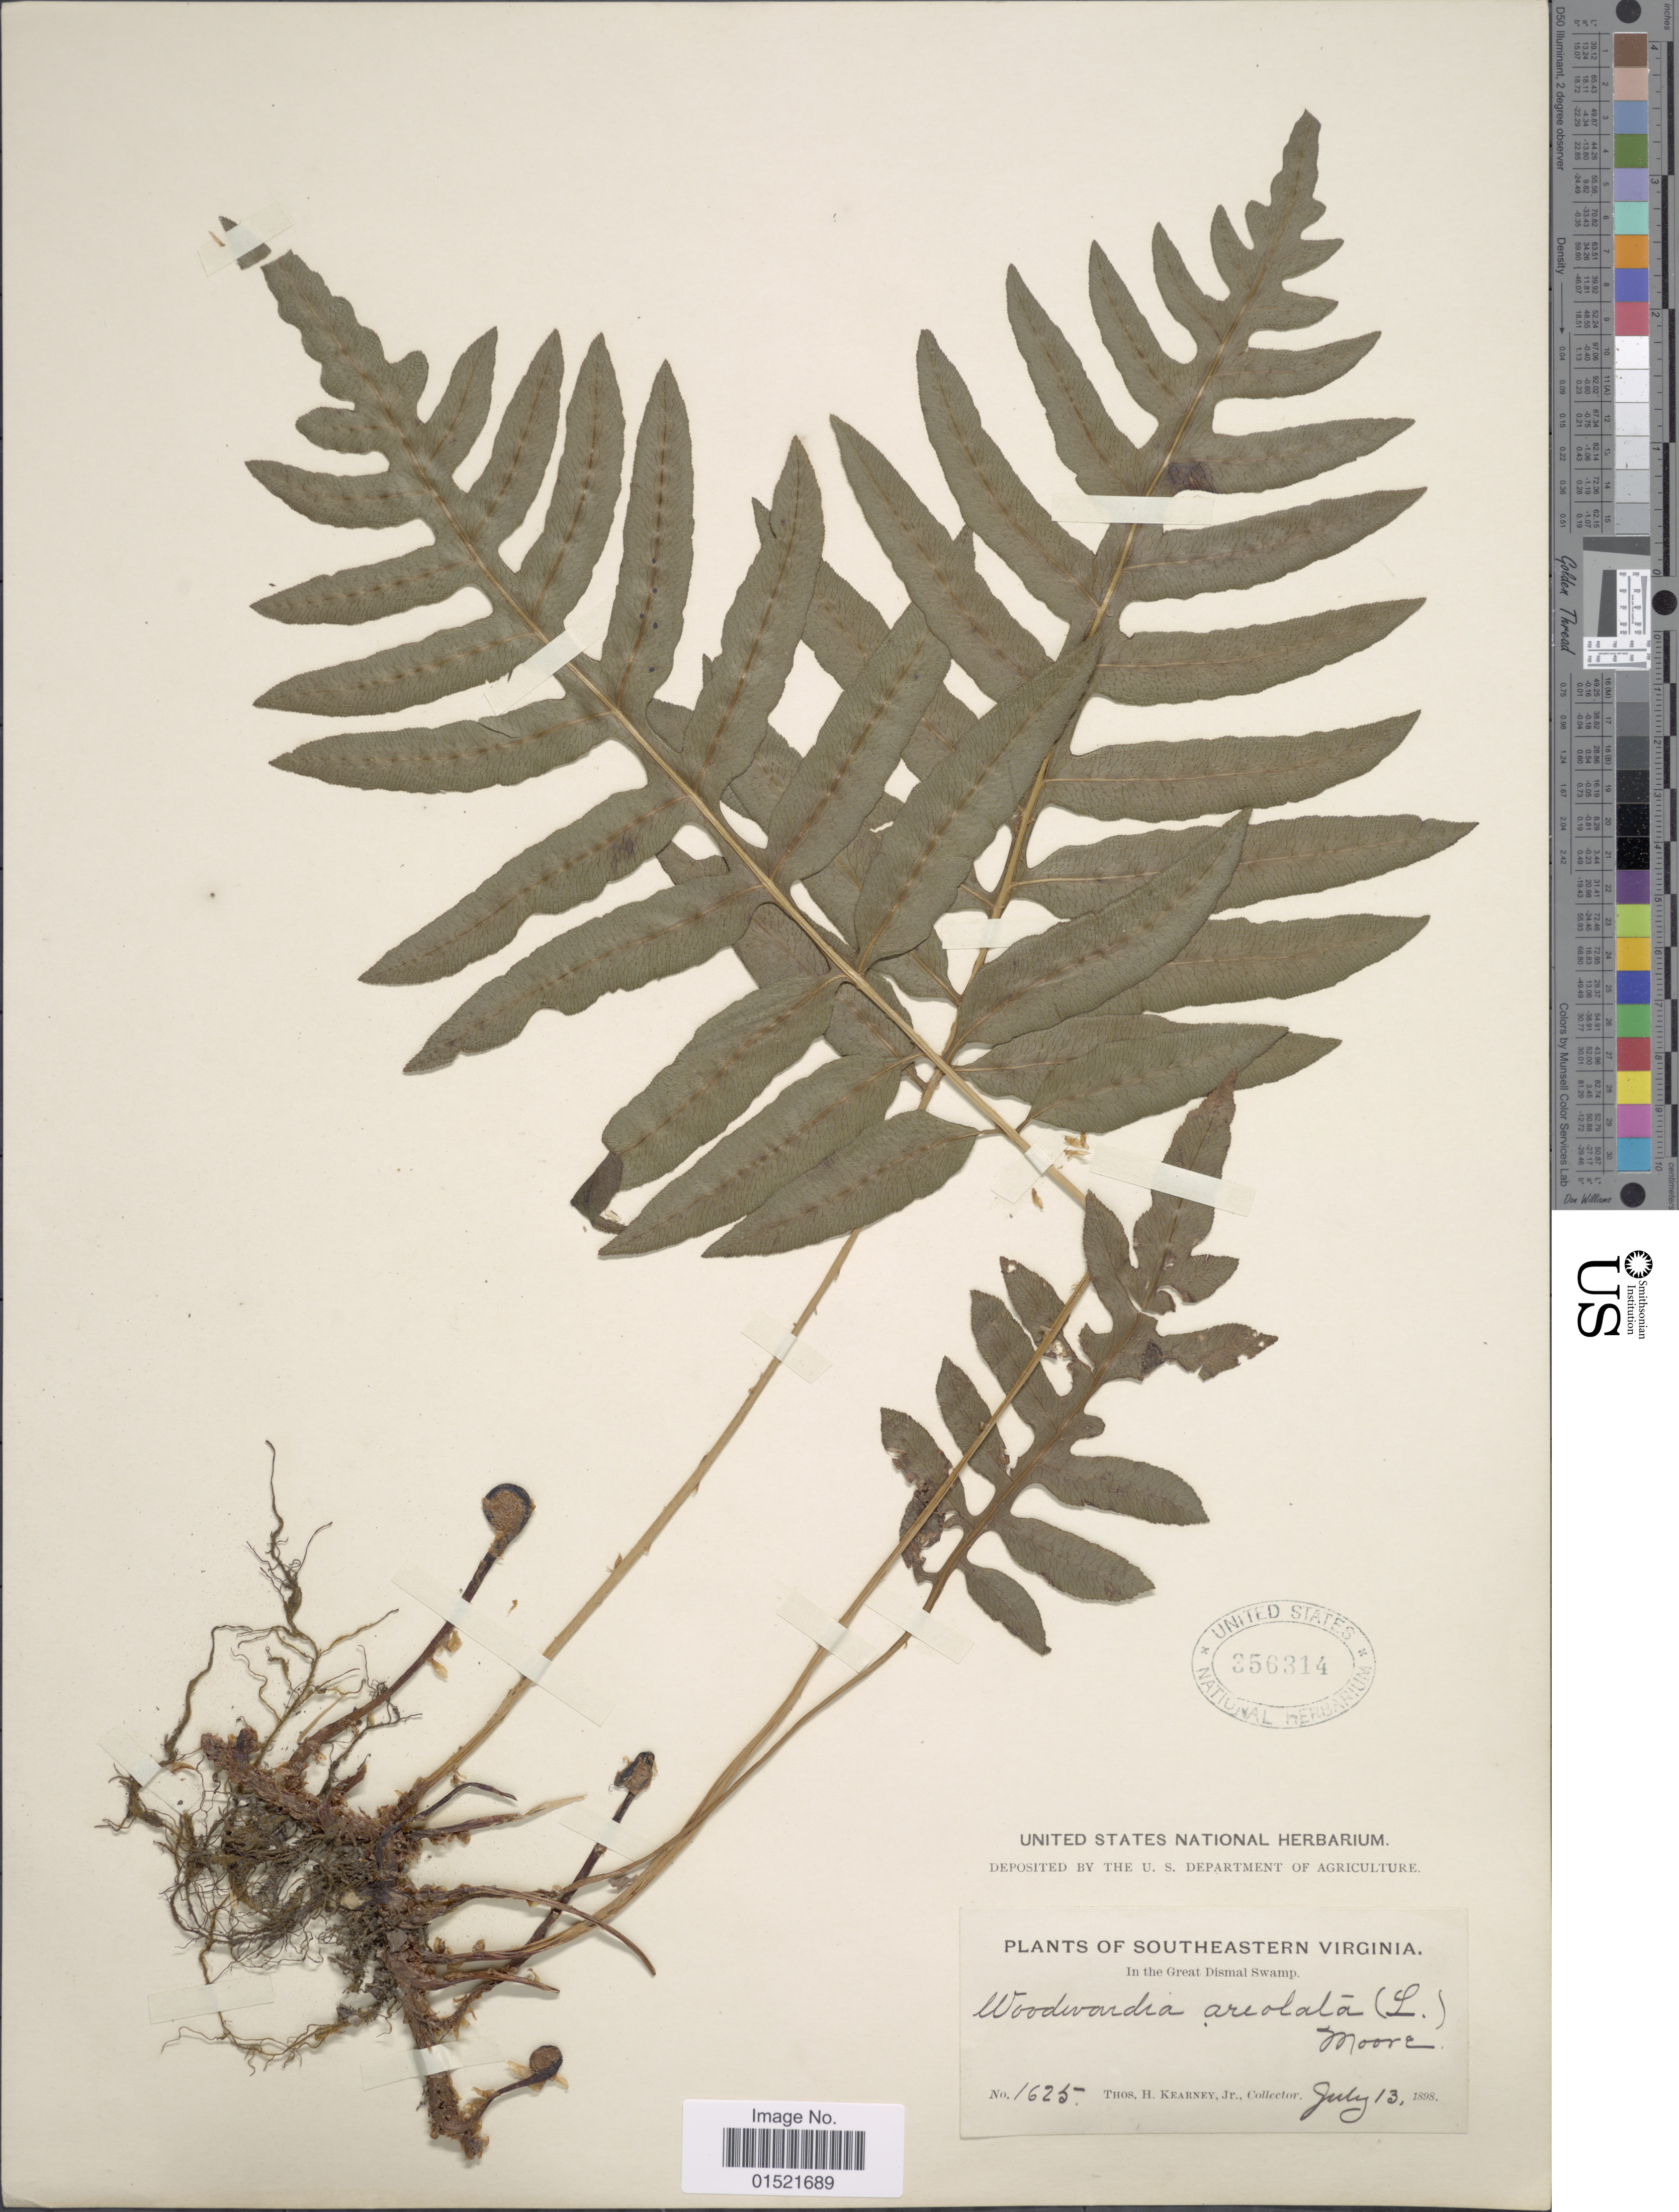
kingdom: Plantae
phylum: Tracheophyta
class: Polypodiopsida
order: Polypodiales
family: Blechnaceae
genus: Woodwardia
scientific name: Woodwardia areolata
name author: (L.) T. Moore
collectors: T. H. Kearney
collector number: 1625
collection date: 1898-07-13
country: United States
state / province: Virginia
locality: Southeastern Virginia, in the great Dismal Swamp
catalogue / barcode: US 356314